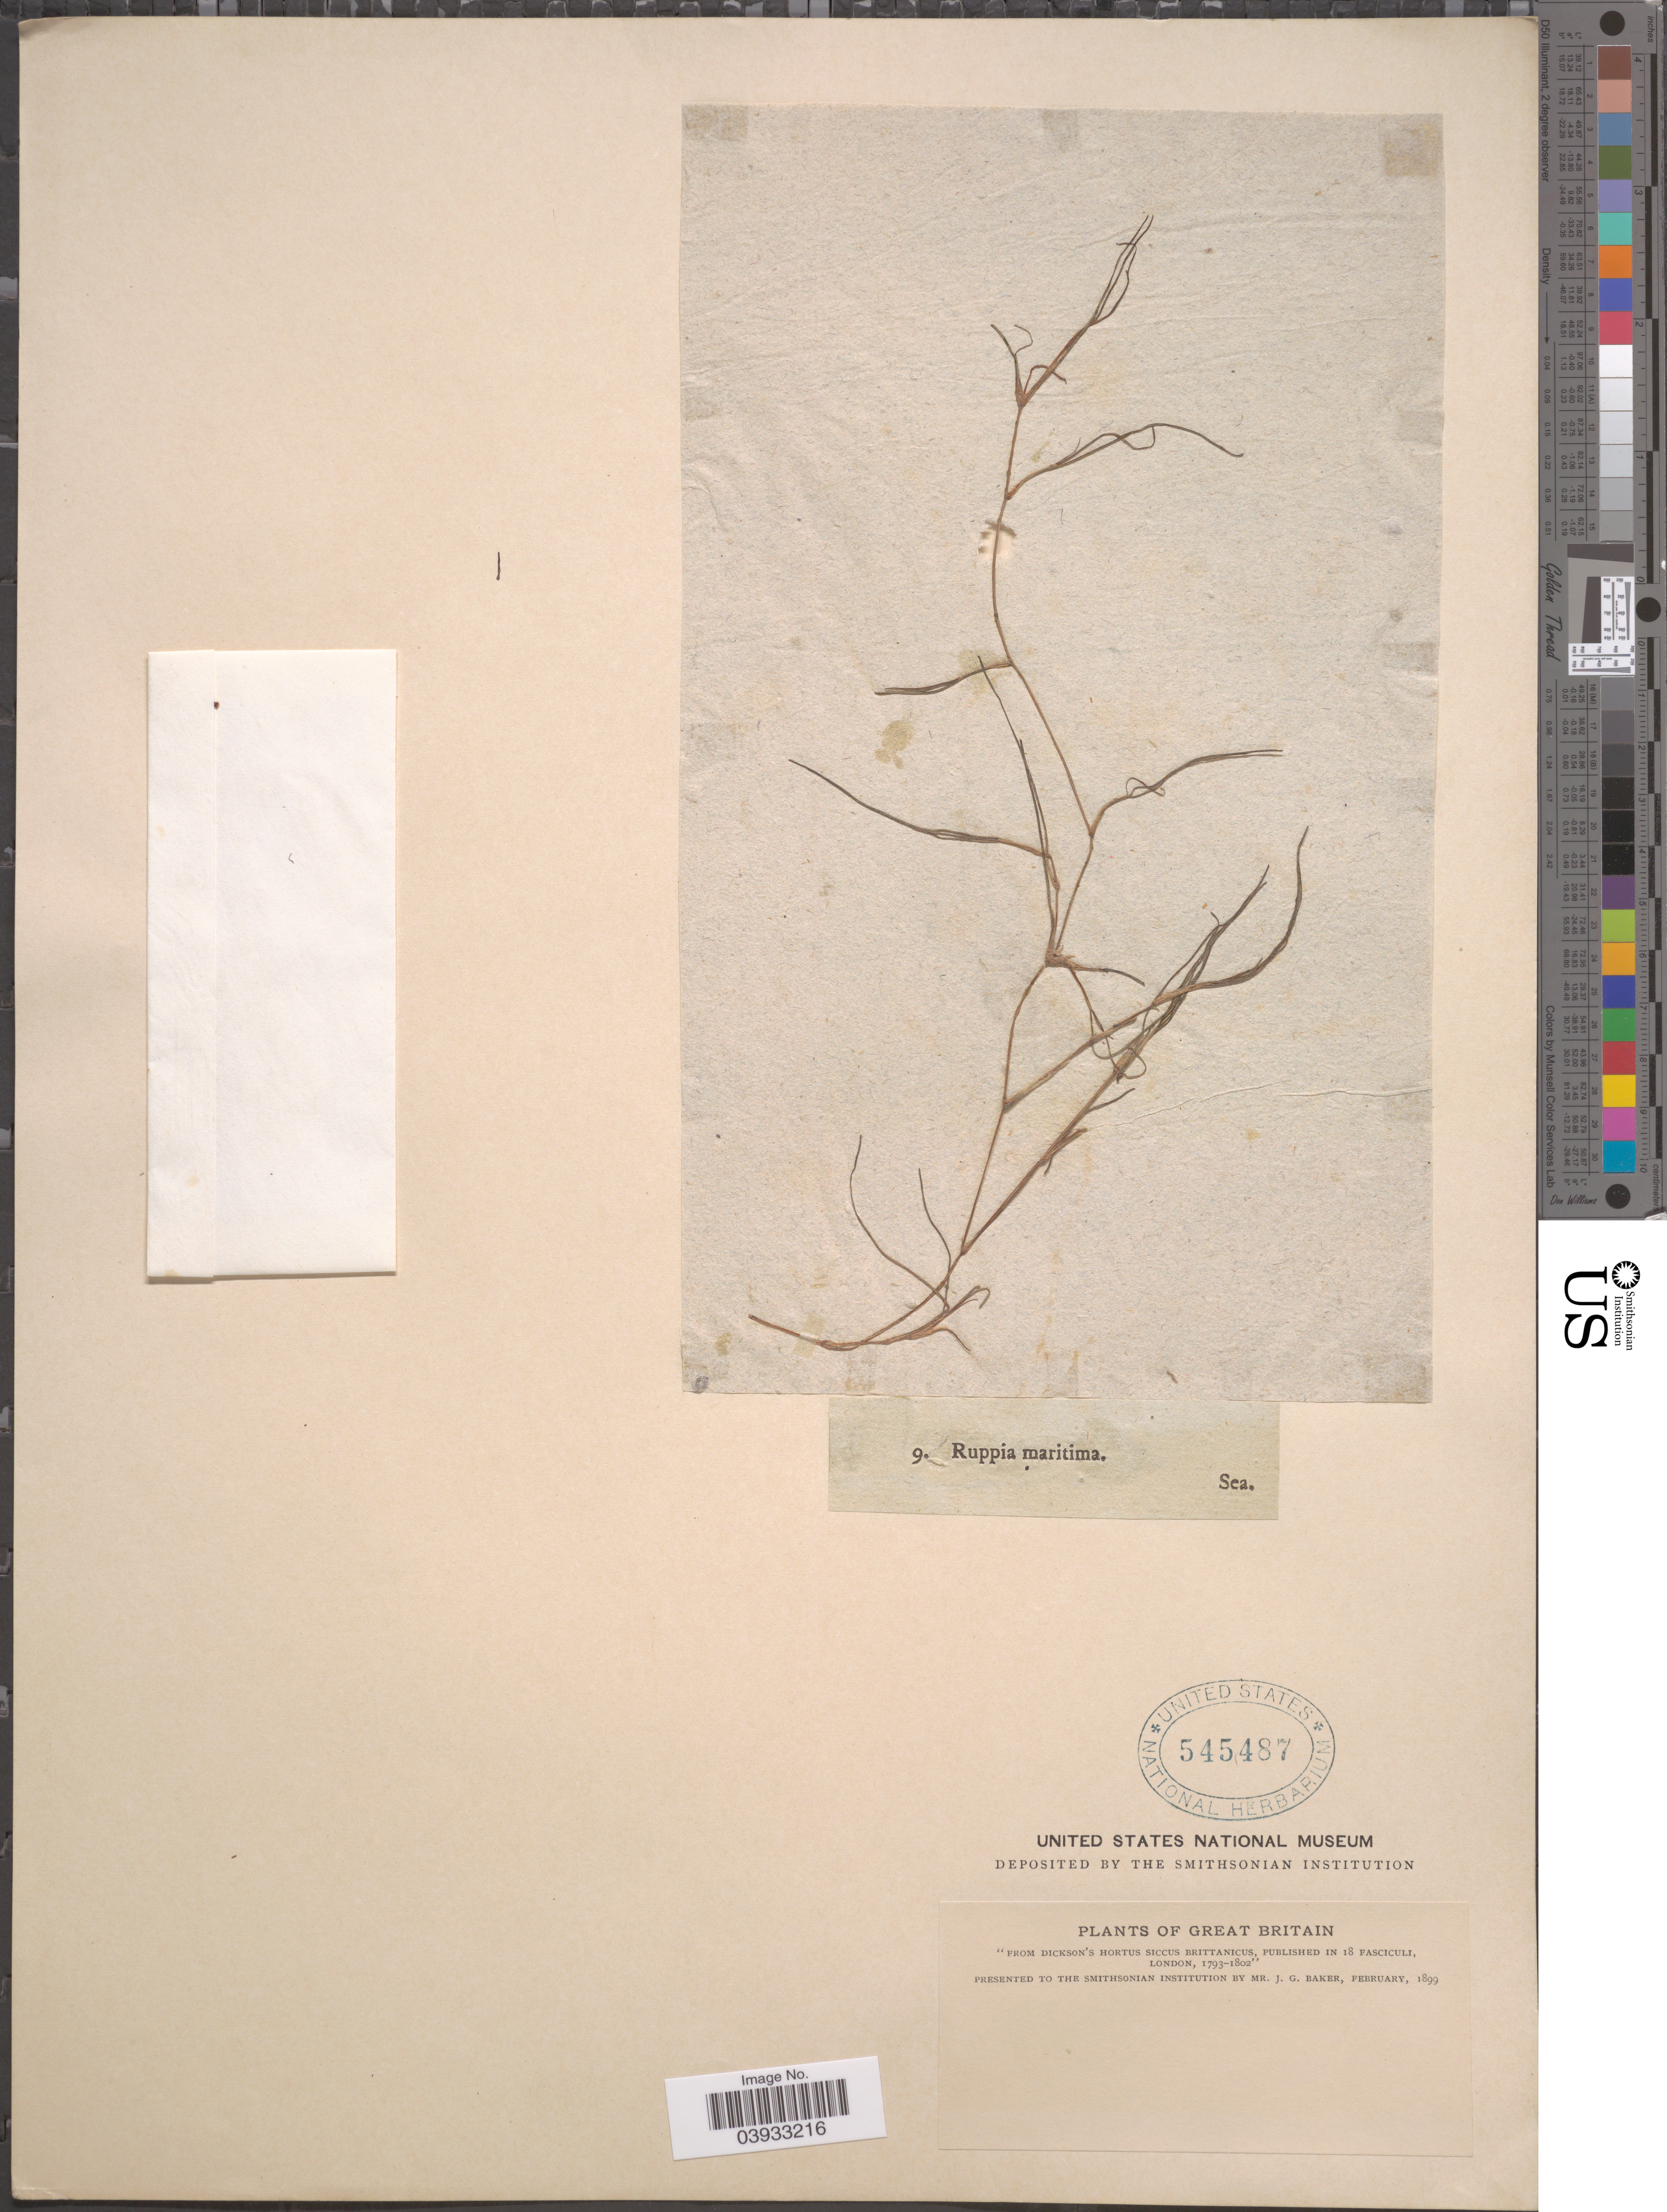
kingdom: Plantae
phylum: Tracheophyta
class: Liliopsida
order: Alismatales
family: Ruppiaceae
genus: Ruppia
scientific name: Ruppia maritima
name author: L.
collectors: J. G. Baker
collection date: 1793/1802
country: United Kingdom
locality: Great Britain. "From Dickson's Hortus Siccus Brittanicus".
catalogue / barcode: US 545487